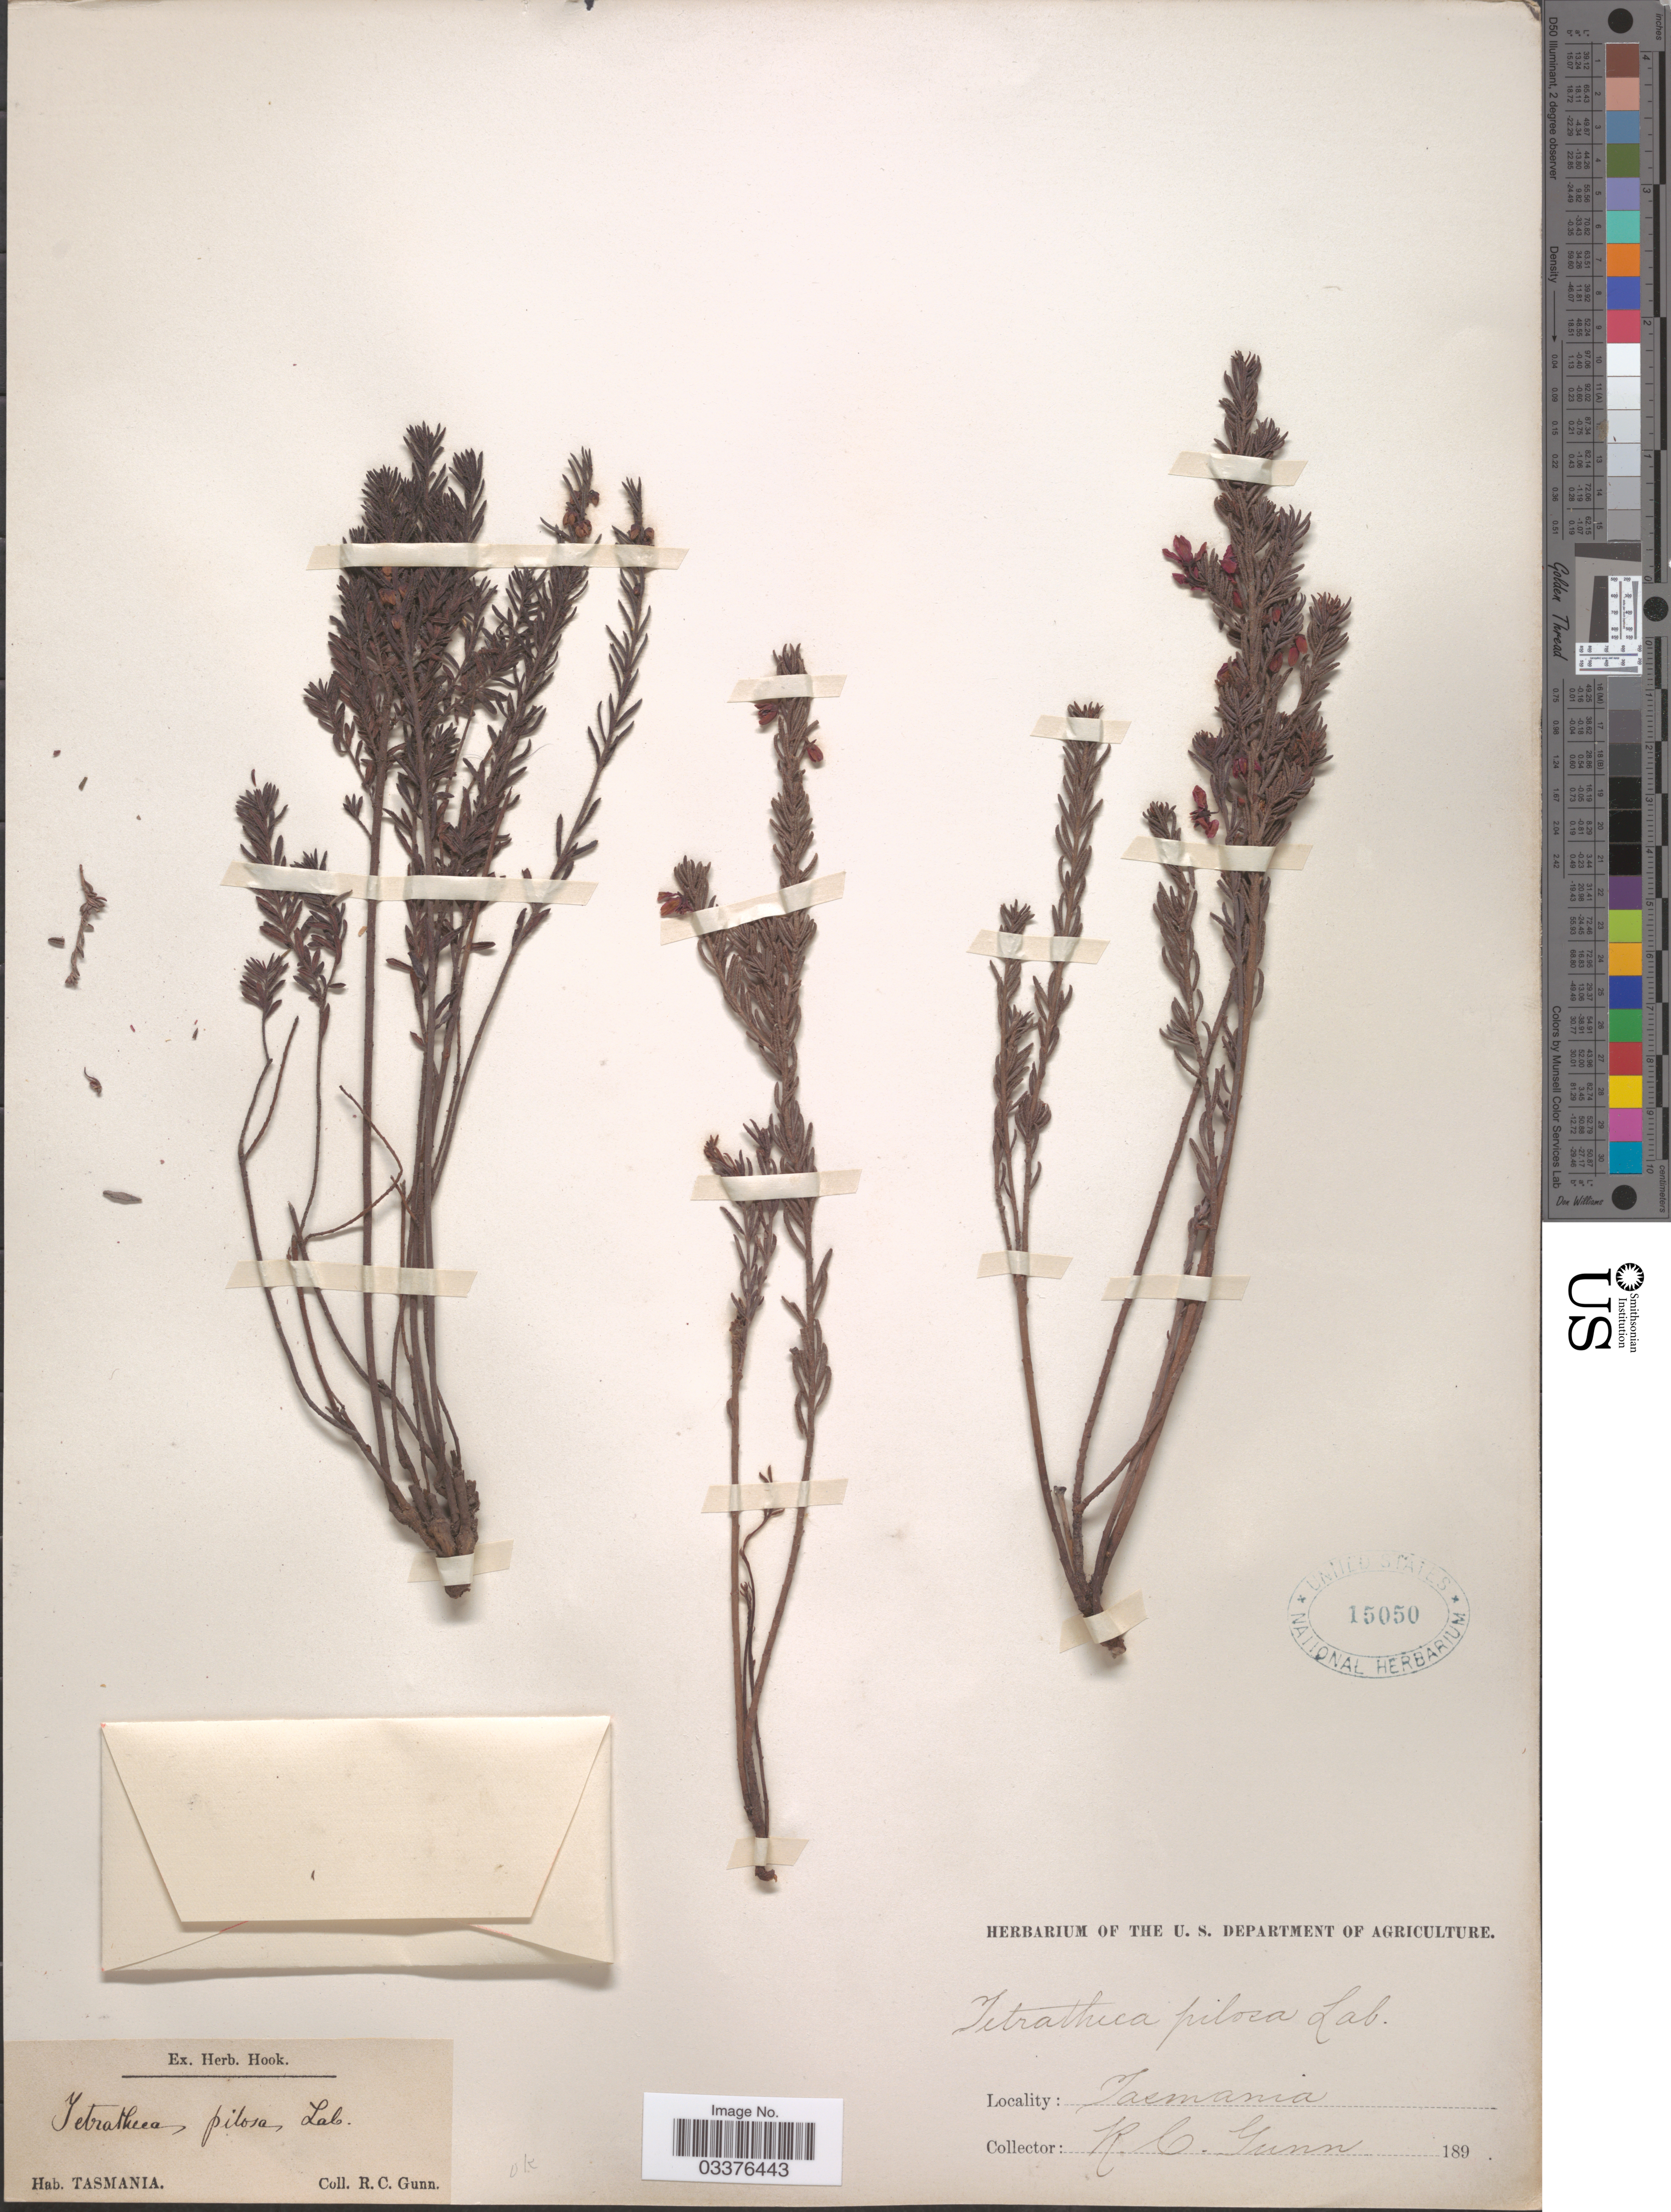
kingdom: Plantae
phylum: Tracheophyta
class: Magnoliopsida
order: Oxalidales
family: Elaeocarpaceae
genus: Tetratheca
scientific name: Tetratheca pilosa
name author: Labill.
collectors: R. Gunn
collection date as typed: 189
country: Australia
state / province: Tasmania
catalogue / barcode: US 15050